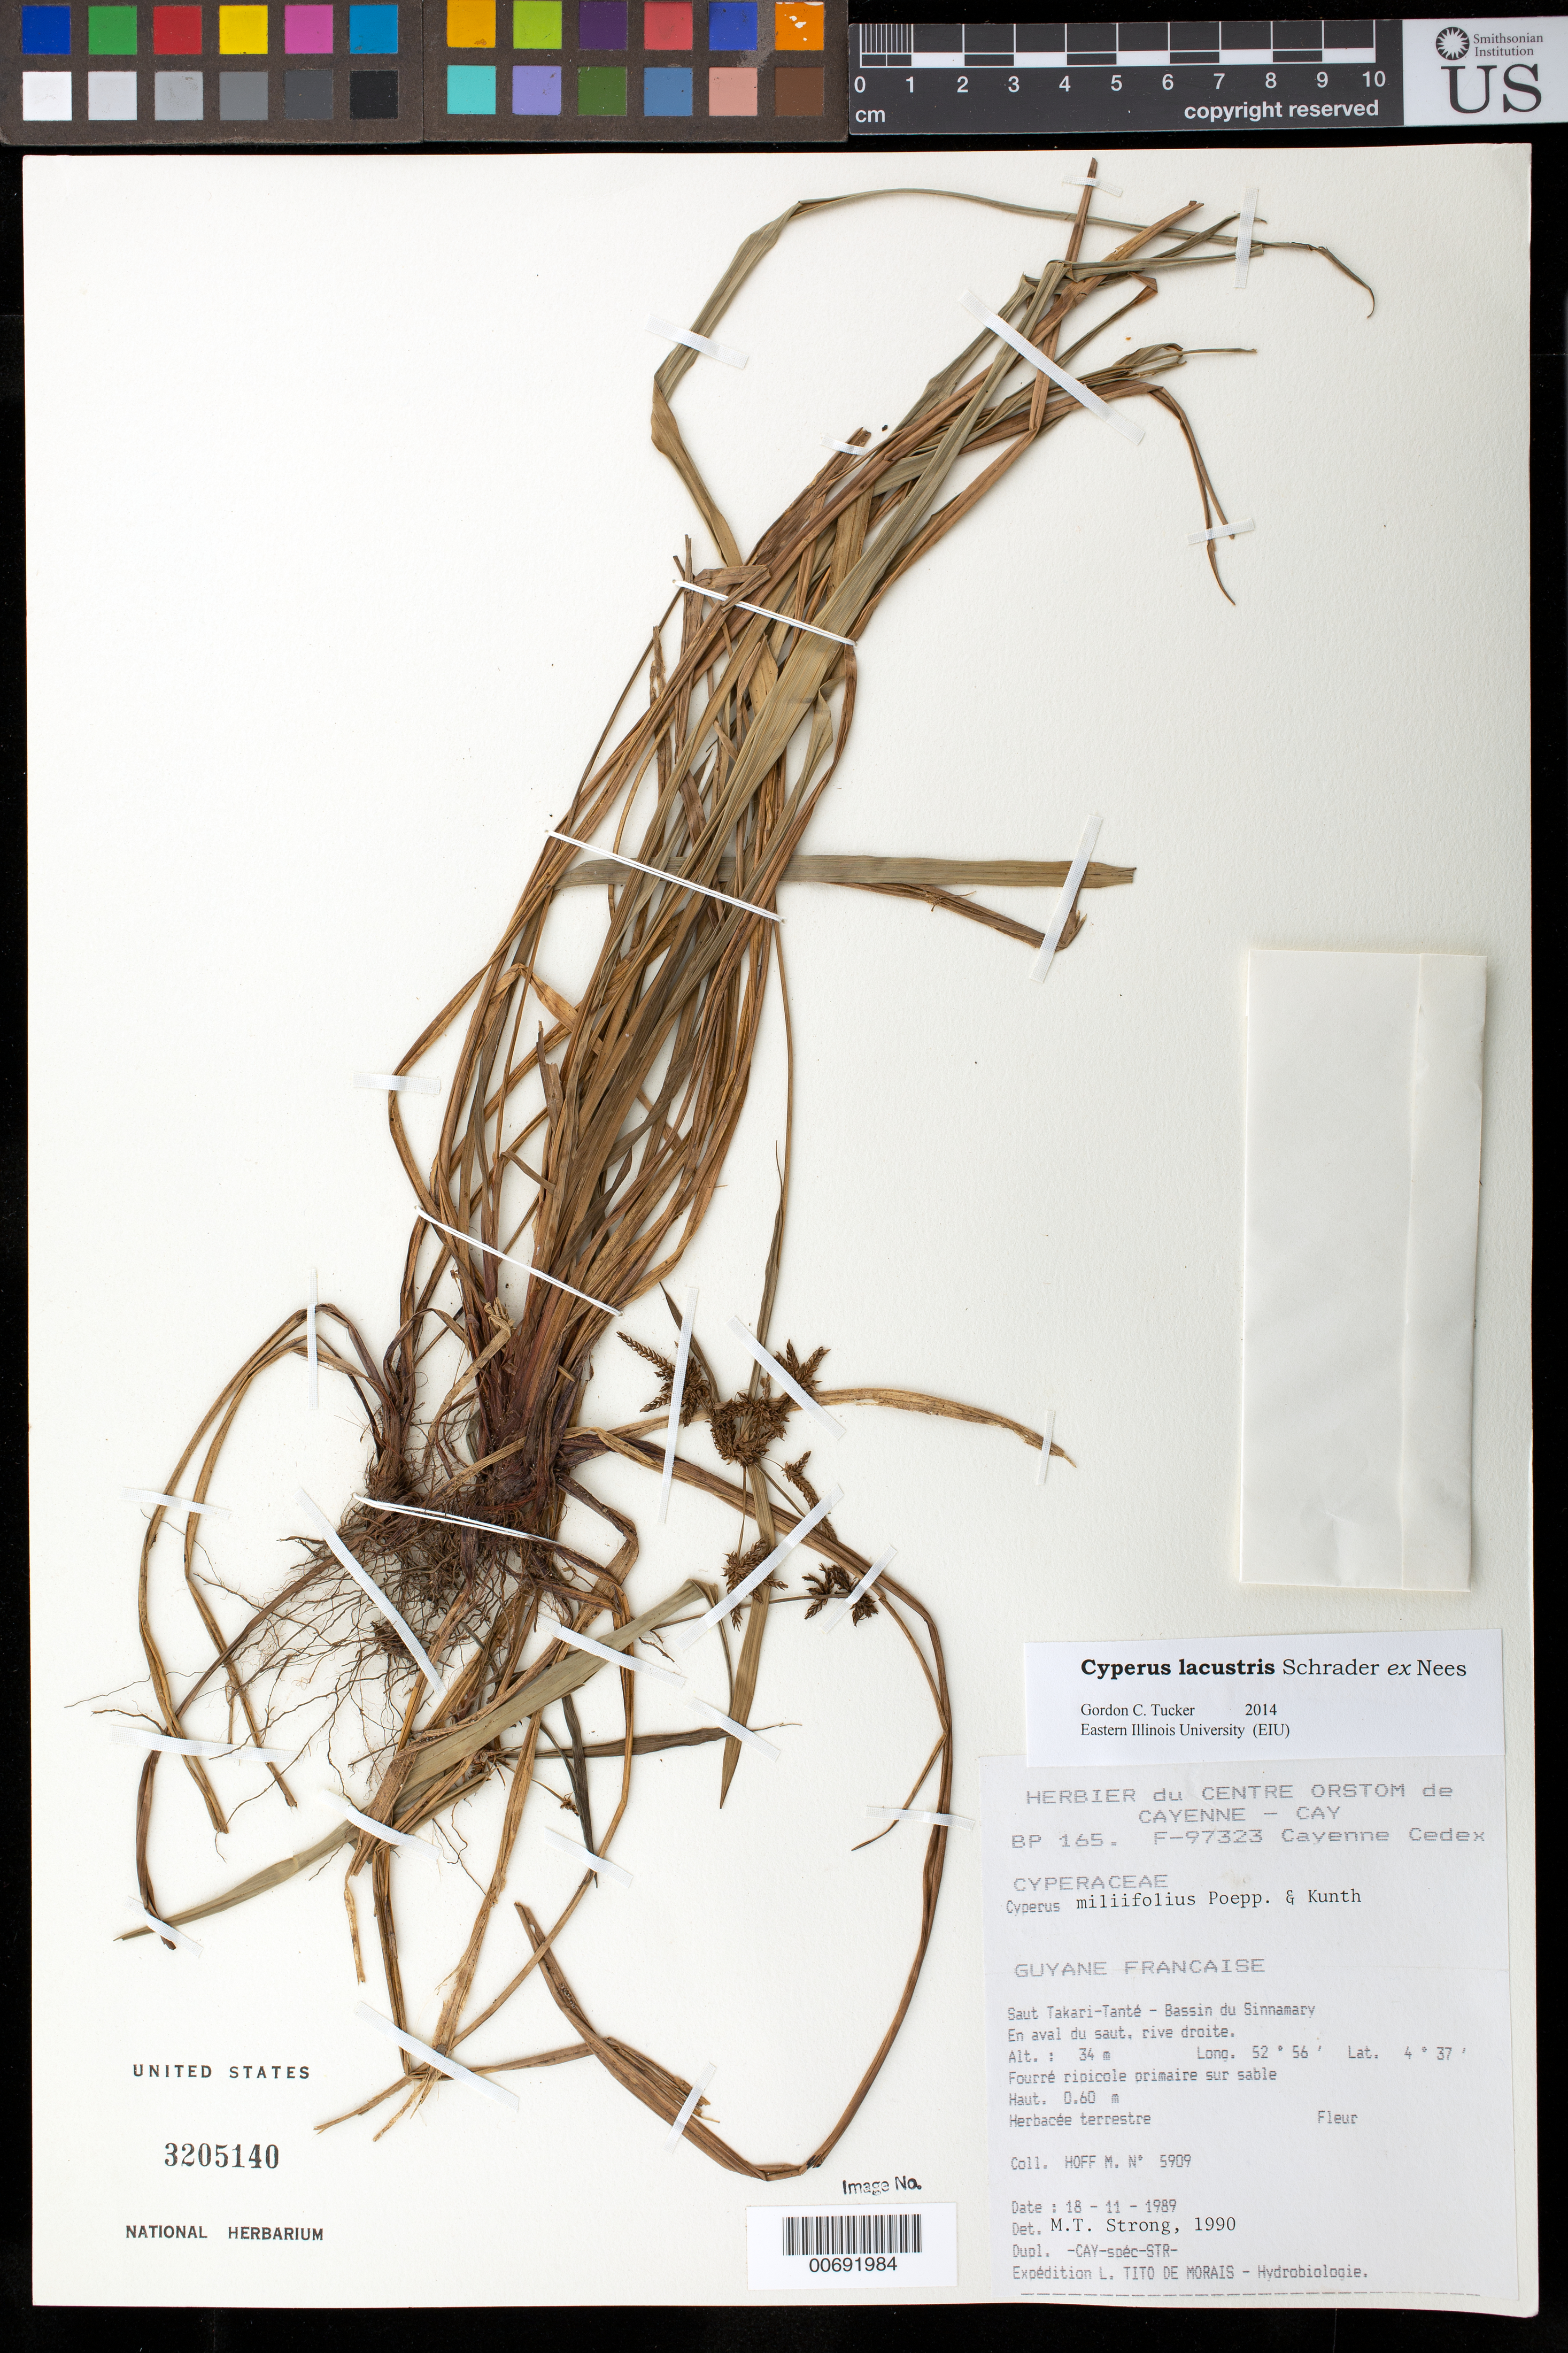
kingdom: Plantae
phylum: Tracheophyta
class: Liliopsida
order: Poales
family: Cyperaceae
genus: Cyperus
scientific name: Cyperus lacustris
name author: Schrad. ex Nees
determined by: Tucker, G. C.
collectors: M. Hoff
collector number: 5909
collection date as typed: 18-Nov-89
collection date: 1989-11-18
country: French Guiana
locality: Saut Takari-Tanté, Bassin du Sinnamary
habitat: En aval du saut. rive droite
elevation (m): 34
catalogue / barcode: US 3205140